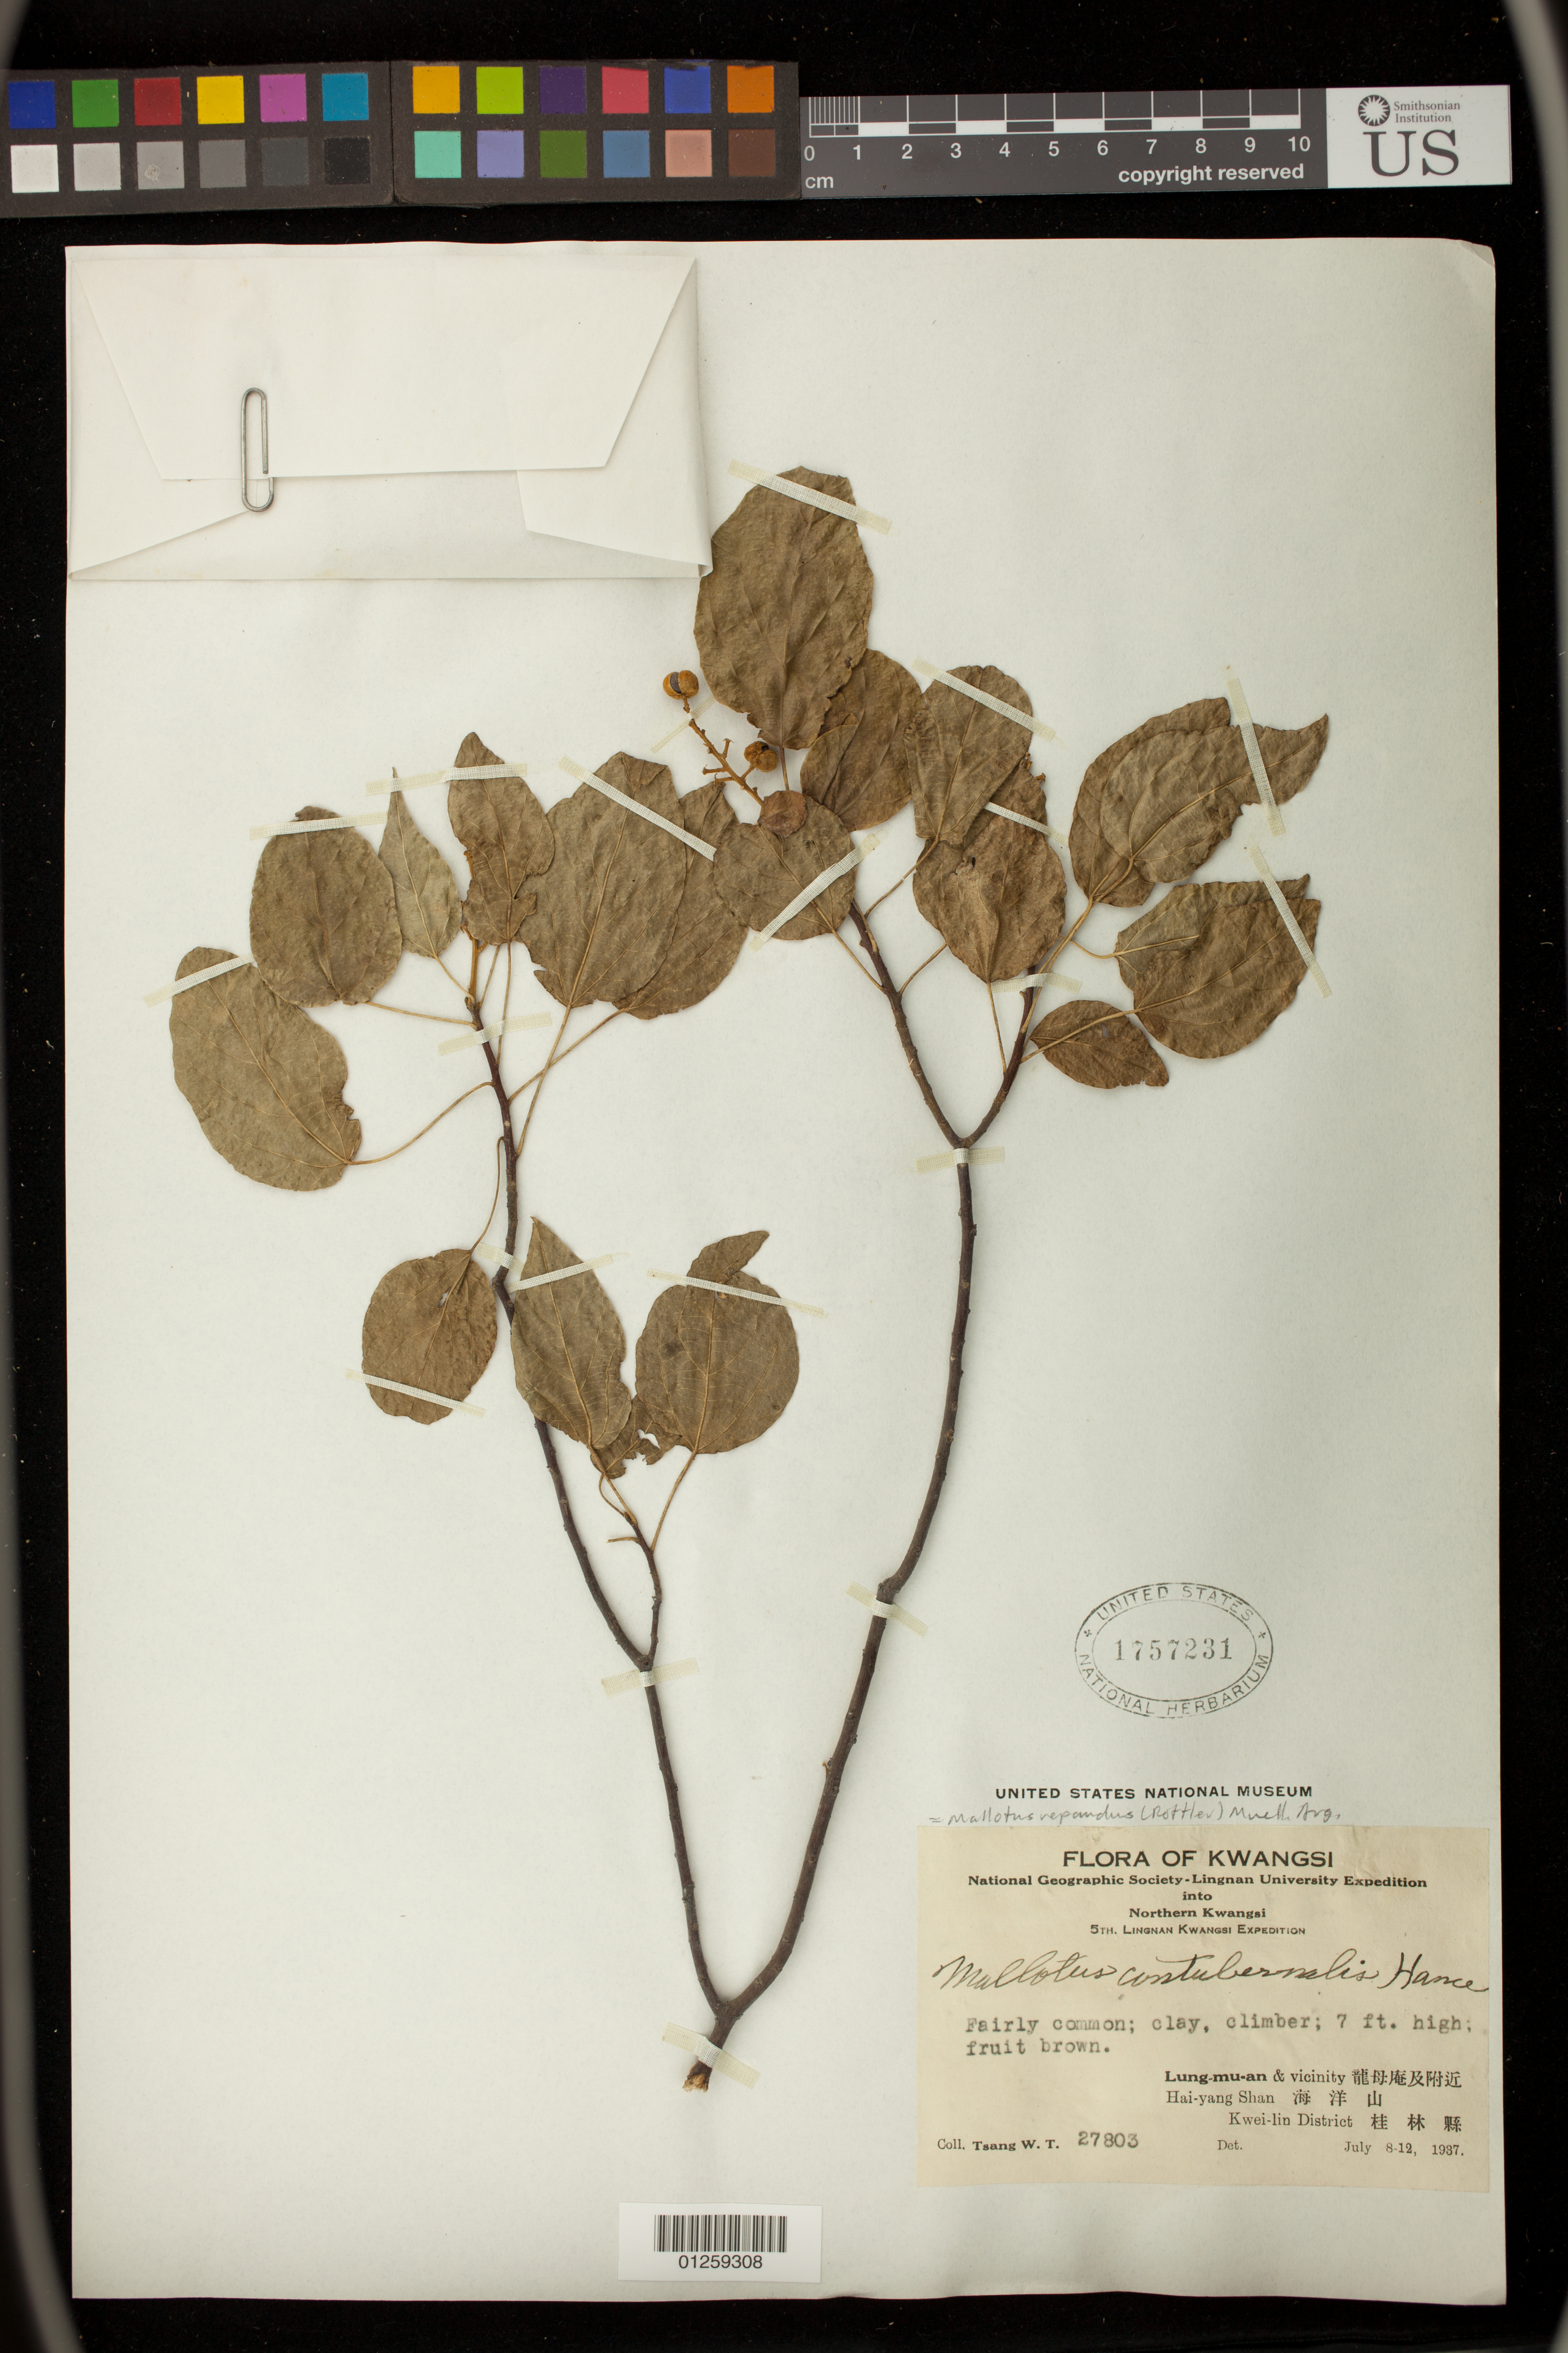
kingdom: Plantae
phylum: Tracheophyta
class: Magnoliopsida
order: Malpighiales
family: Euphorbiaceae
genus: Mallotus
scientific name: Mallotus repandus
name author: (Rottler) Müll. Arg.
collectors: W. T. Tsang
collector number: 27803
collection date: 1937-07-08/1937-07-12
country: China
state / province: Guangxi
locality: Lung-mu-an & vicinity. Hai-yang Shan. Kwei-lin District.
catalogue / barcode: US 1757231